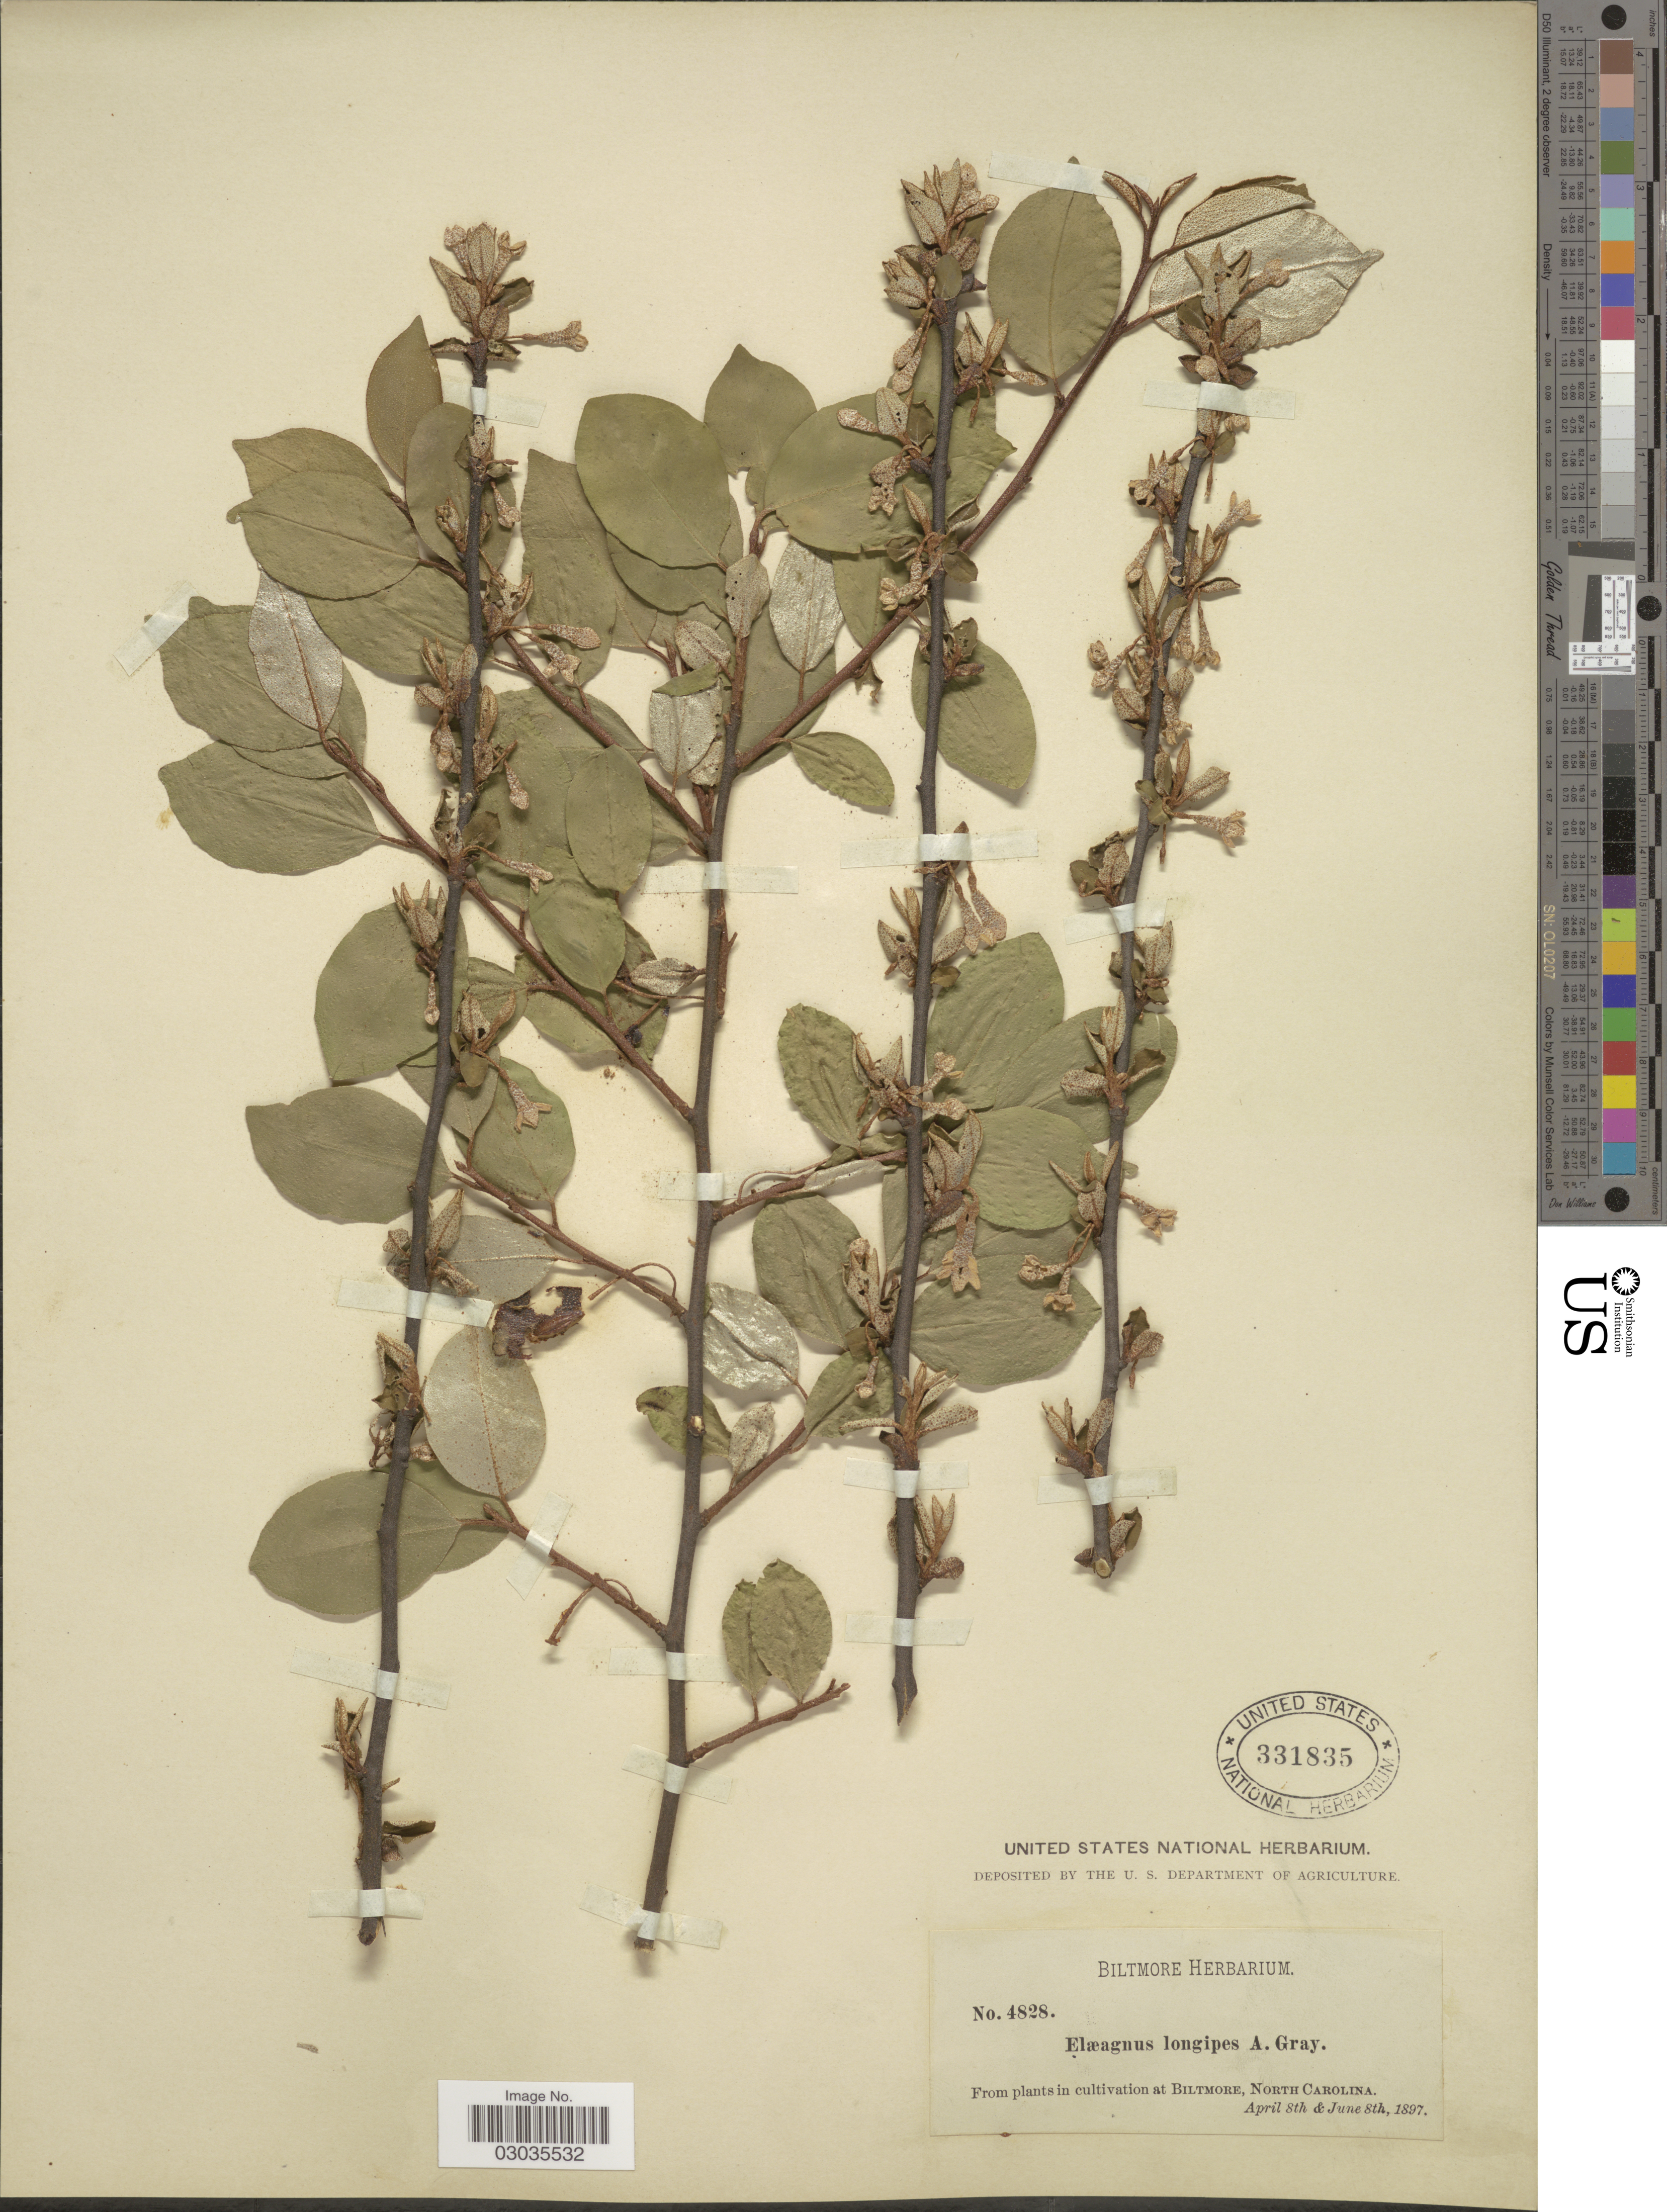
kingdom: Plantae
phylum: Tracheophyta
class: Magnoliopsida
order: Rosales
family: Elaeagnaceae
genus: Elaeagnus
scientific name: Elaeagnus longipes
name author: A. Gray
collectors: ex herb. Biltmore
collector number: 4828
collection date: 1897-04-08/1897-06-08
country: United States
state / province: North Carolina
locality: Biltmore.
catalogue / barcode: US 331835